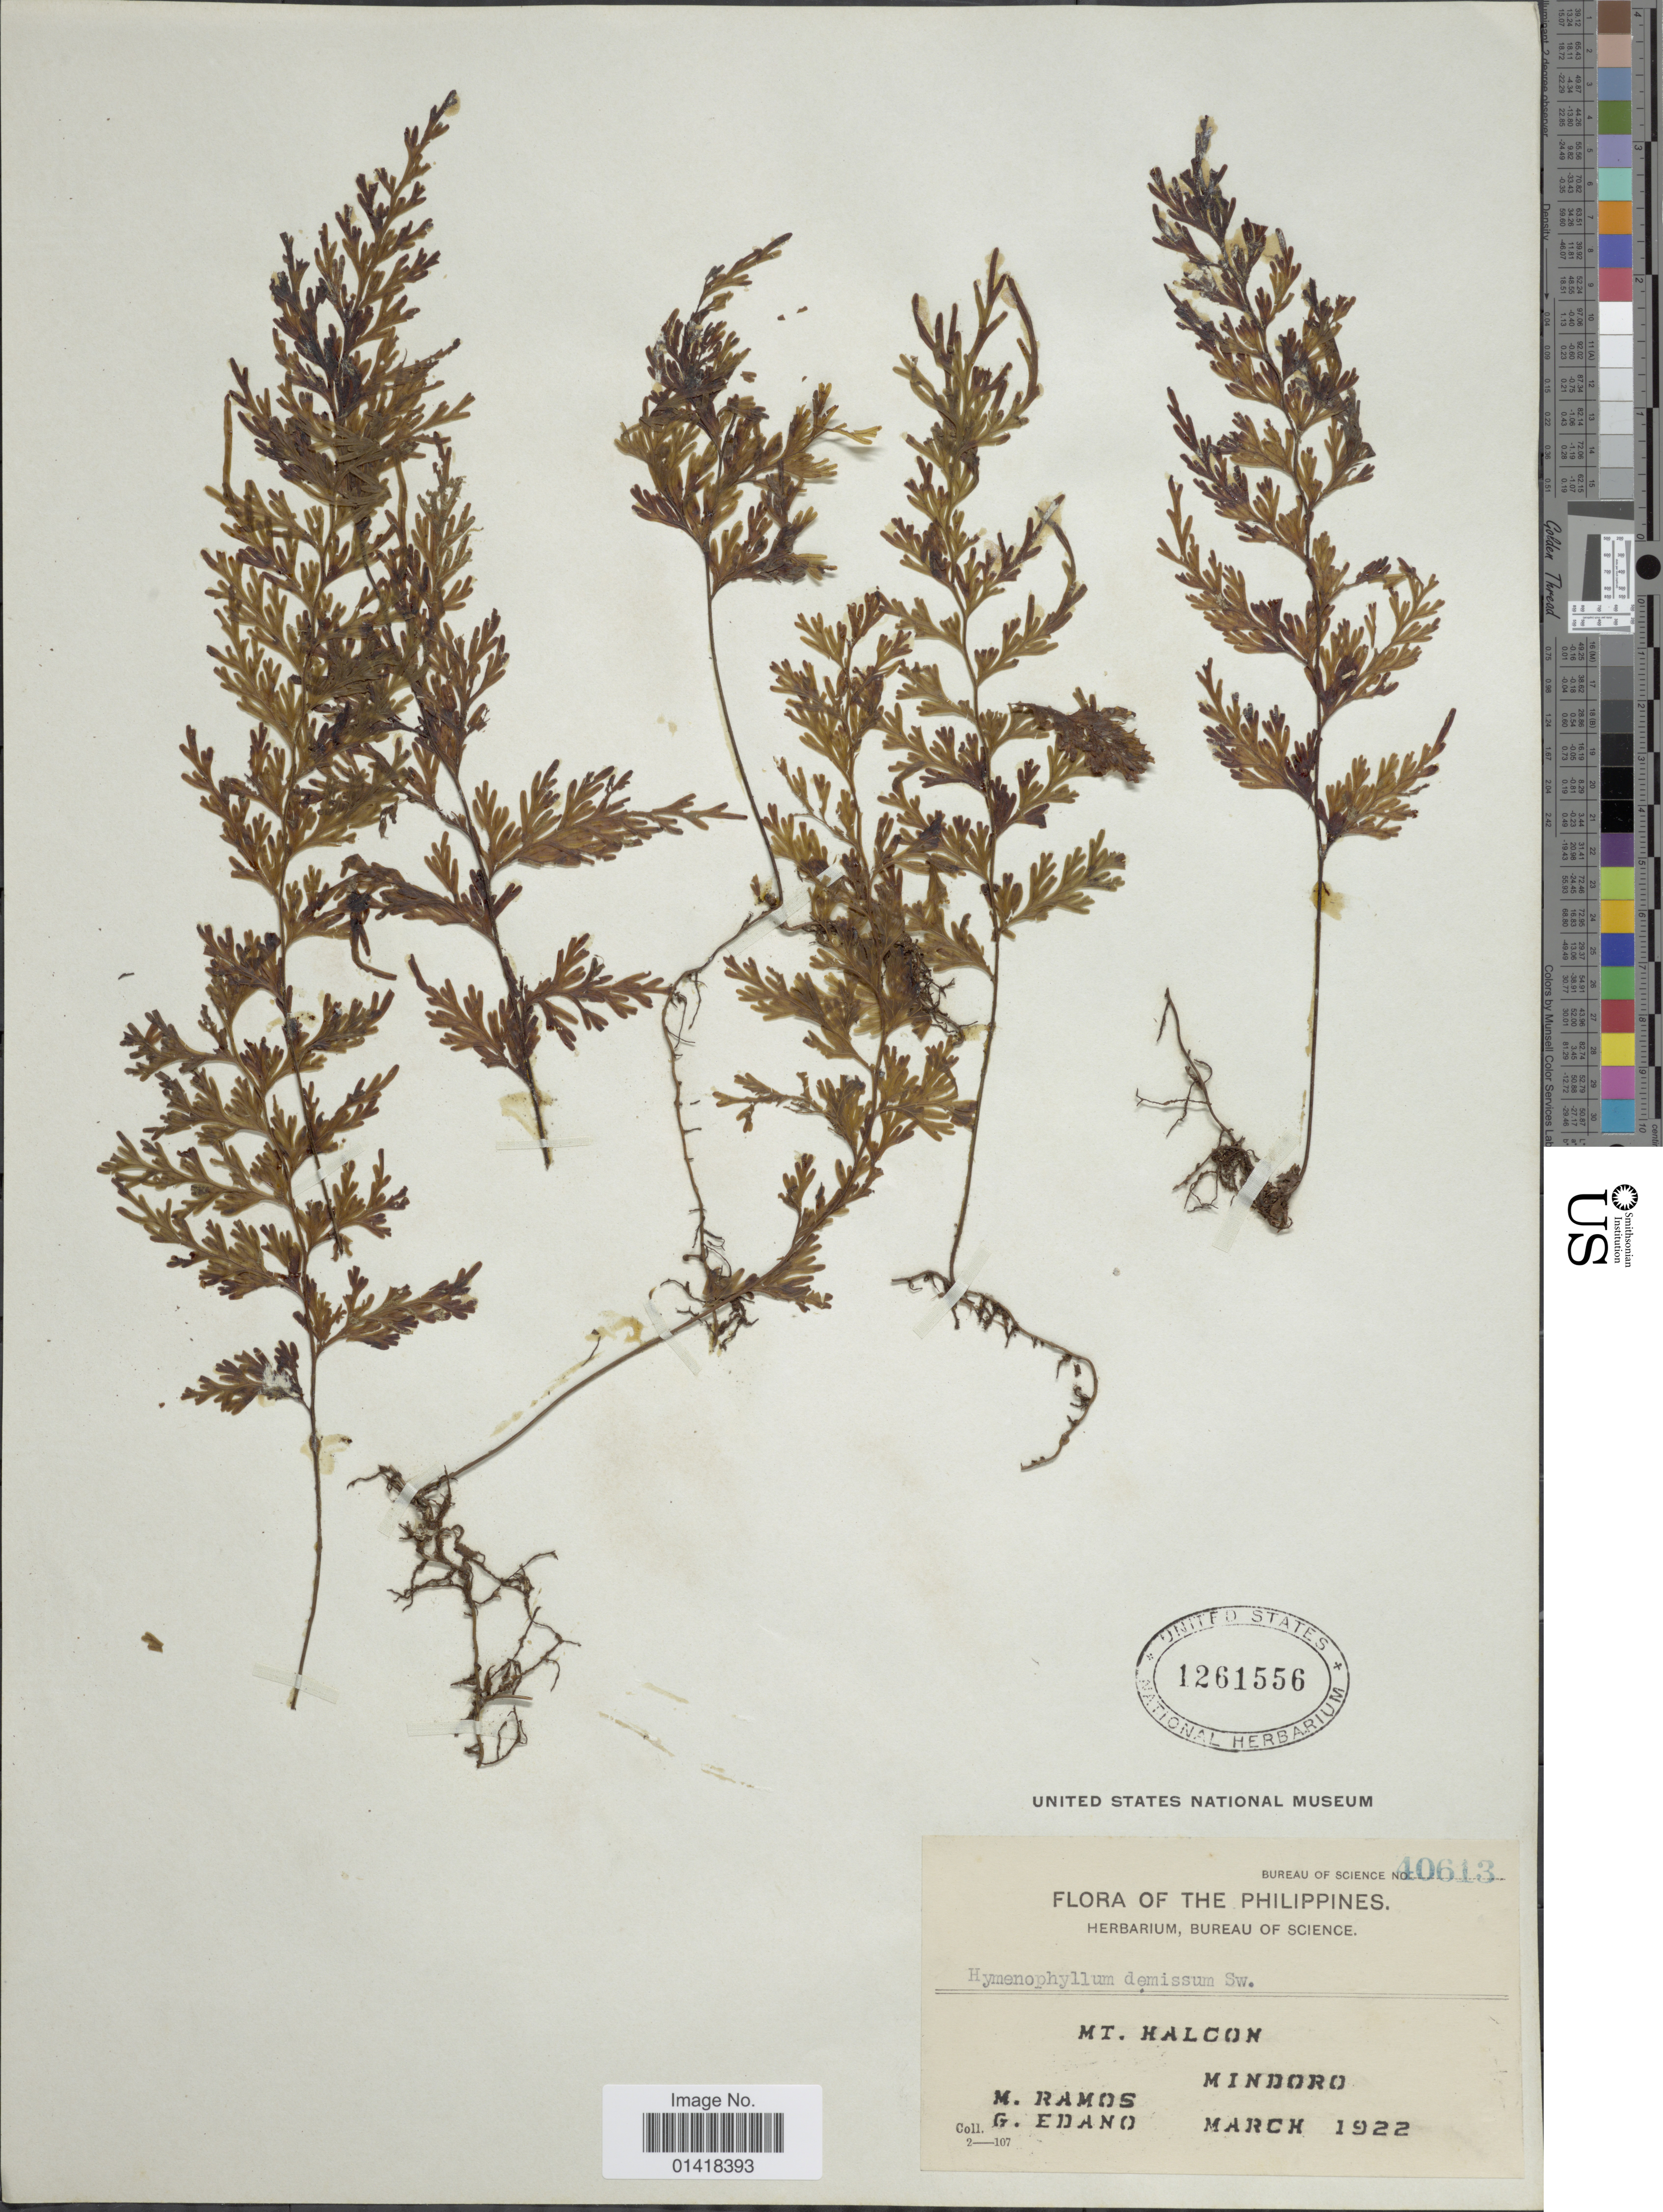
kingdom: Plantae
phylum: Tracheophyta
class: Polypodiopsida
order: Hymenophyllales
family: Hymenophyllaceae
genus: Hymenophyllum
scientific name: Hymenophyllum modestum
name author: Bosch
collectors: M. Ramos & G. Edaño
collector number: Bureau of Science 40613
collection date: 1922-03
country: Philippines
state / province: Mimaropa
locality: The Philippines. Mt. Halcon. Mindoro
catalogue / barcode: US 1261556